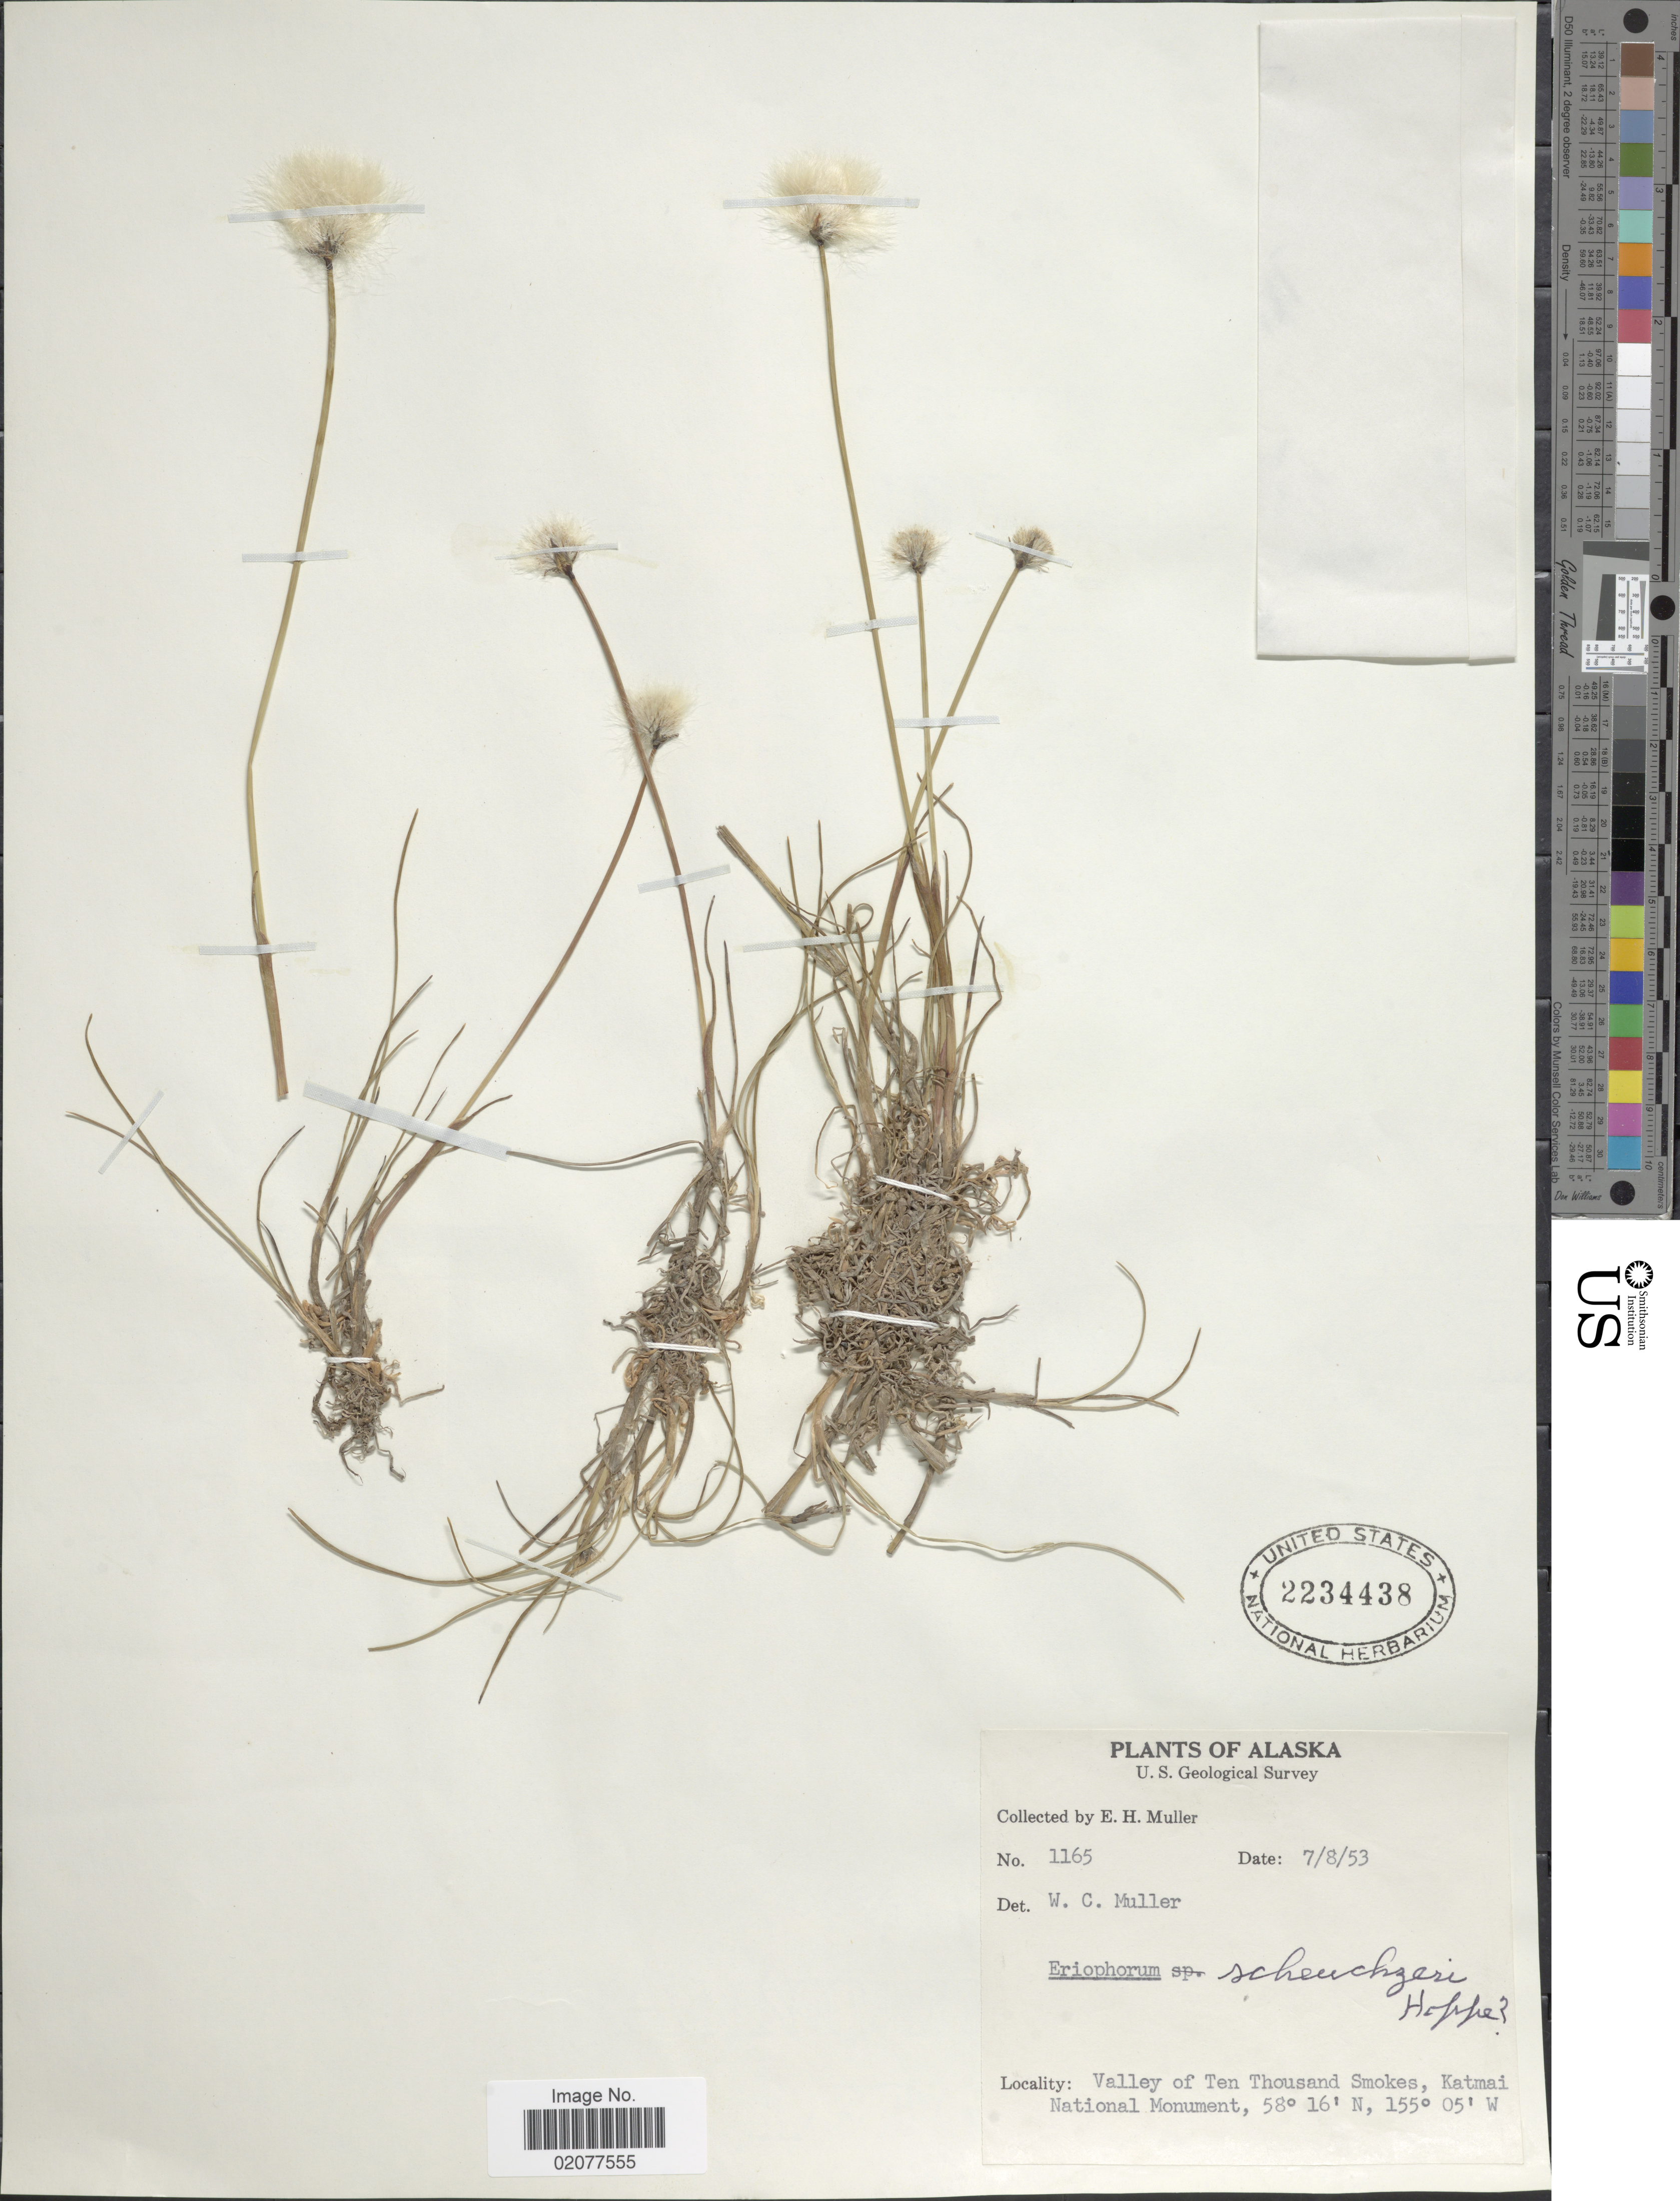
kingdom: Plantae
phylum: Tracheophyta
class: Liliopsida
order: Poales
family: Cyperaceae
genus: Eriophorum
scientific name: Eriophorum scheuchzeri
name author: Hoppe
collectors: E. H. Muller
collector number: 1165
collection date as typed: Transcribed d/m/y: 8/7/53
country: United States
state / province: Alaska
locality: Alaska. Valley of Ten Thousand Smokes, Katmai National Monument.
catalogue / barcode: US 2234438